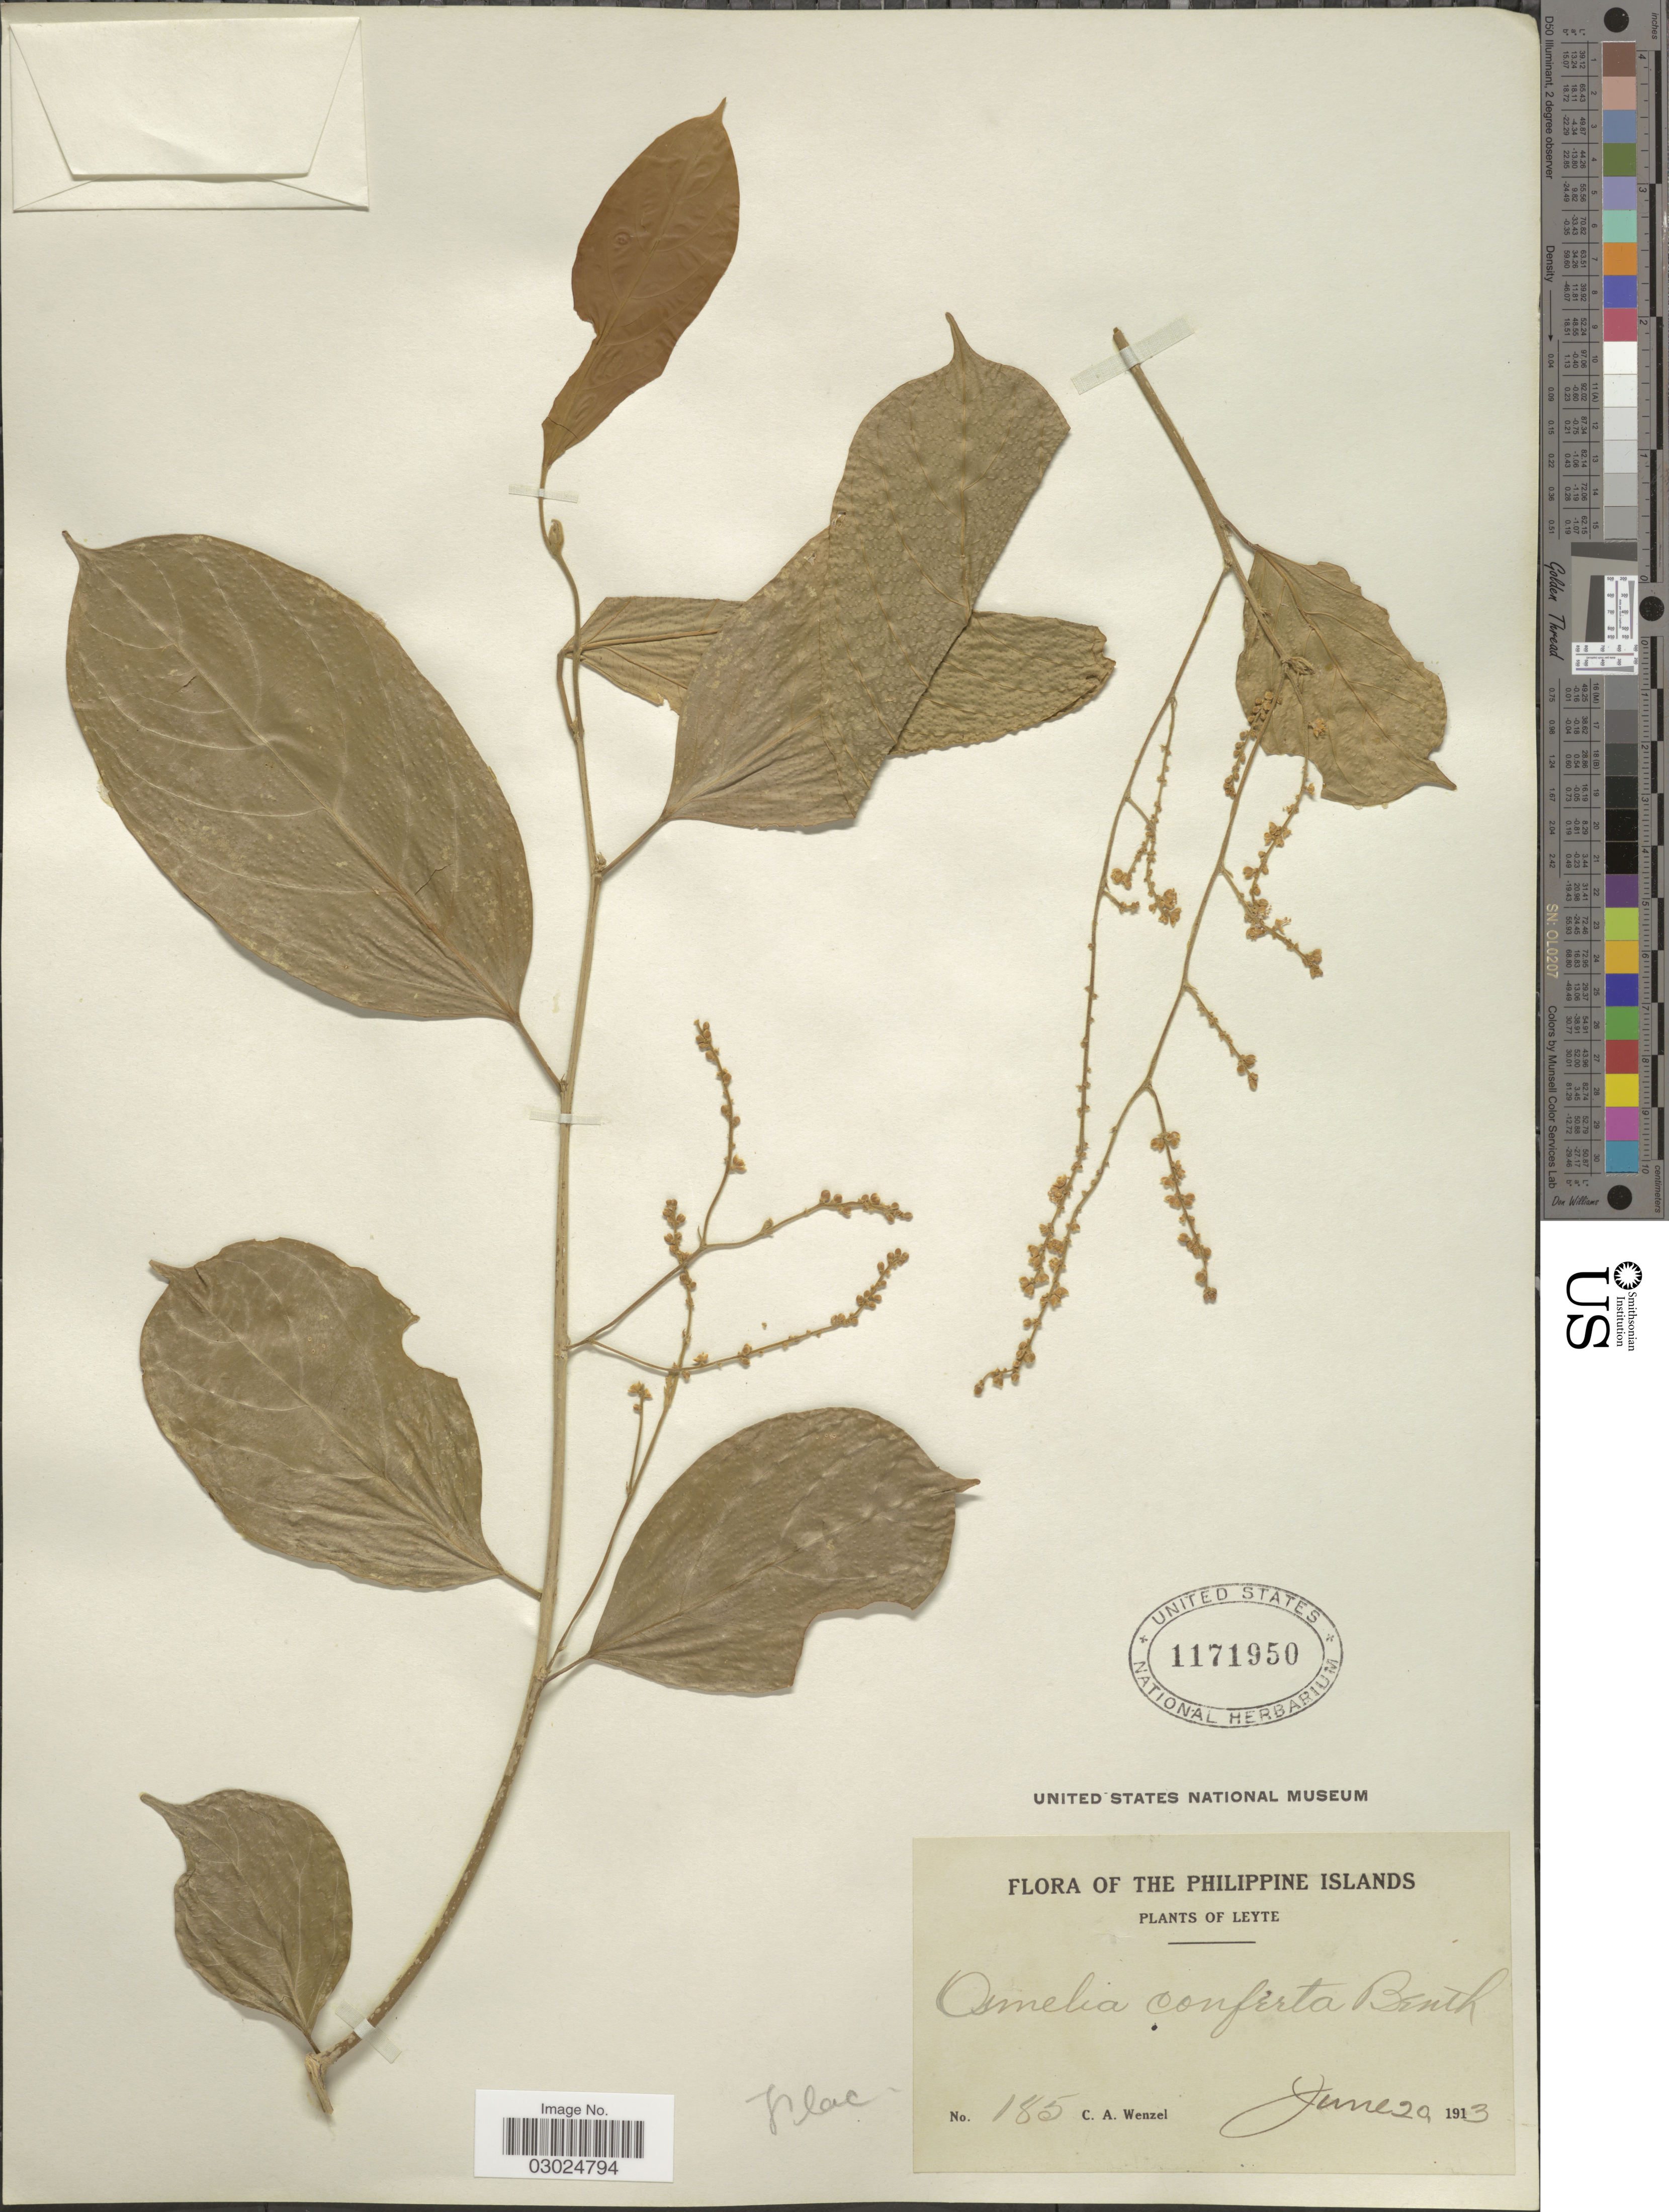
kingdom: Plantae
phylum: Tracheophyta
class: Magnoliopsida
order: Malpighiales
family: Salicaceae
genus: Osmelia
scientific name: Osmelia conferta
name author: Benth.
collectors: C. Wenzel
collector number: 185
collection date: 1913-06-20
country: Philippines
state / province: Eastern Visayas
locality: Leyte.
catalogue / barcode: US 1171950